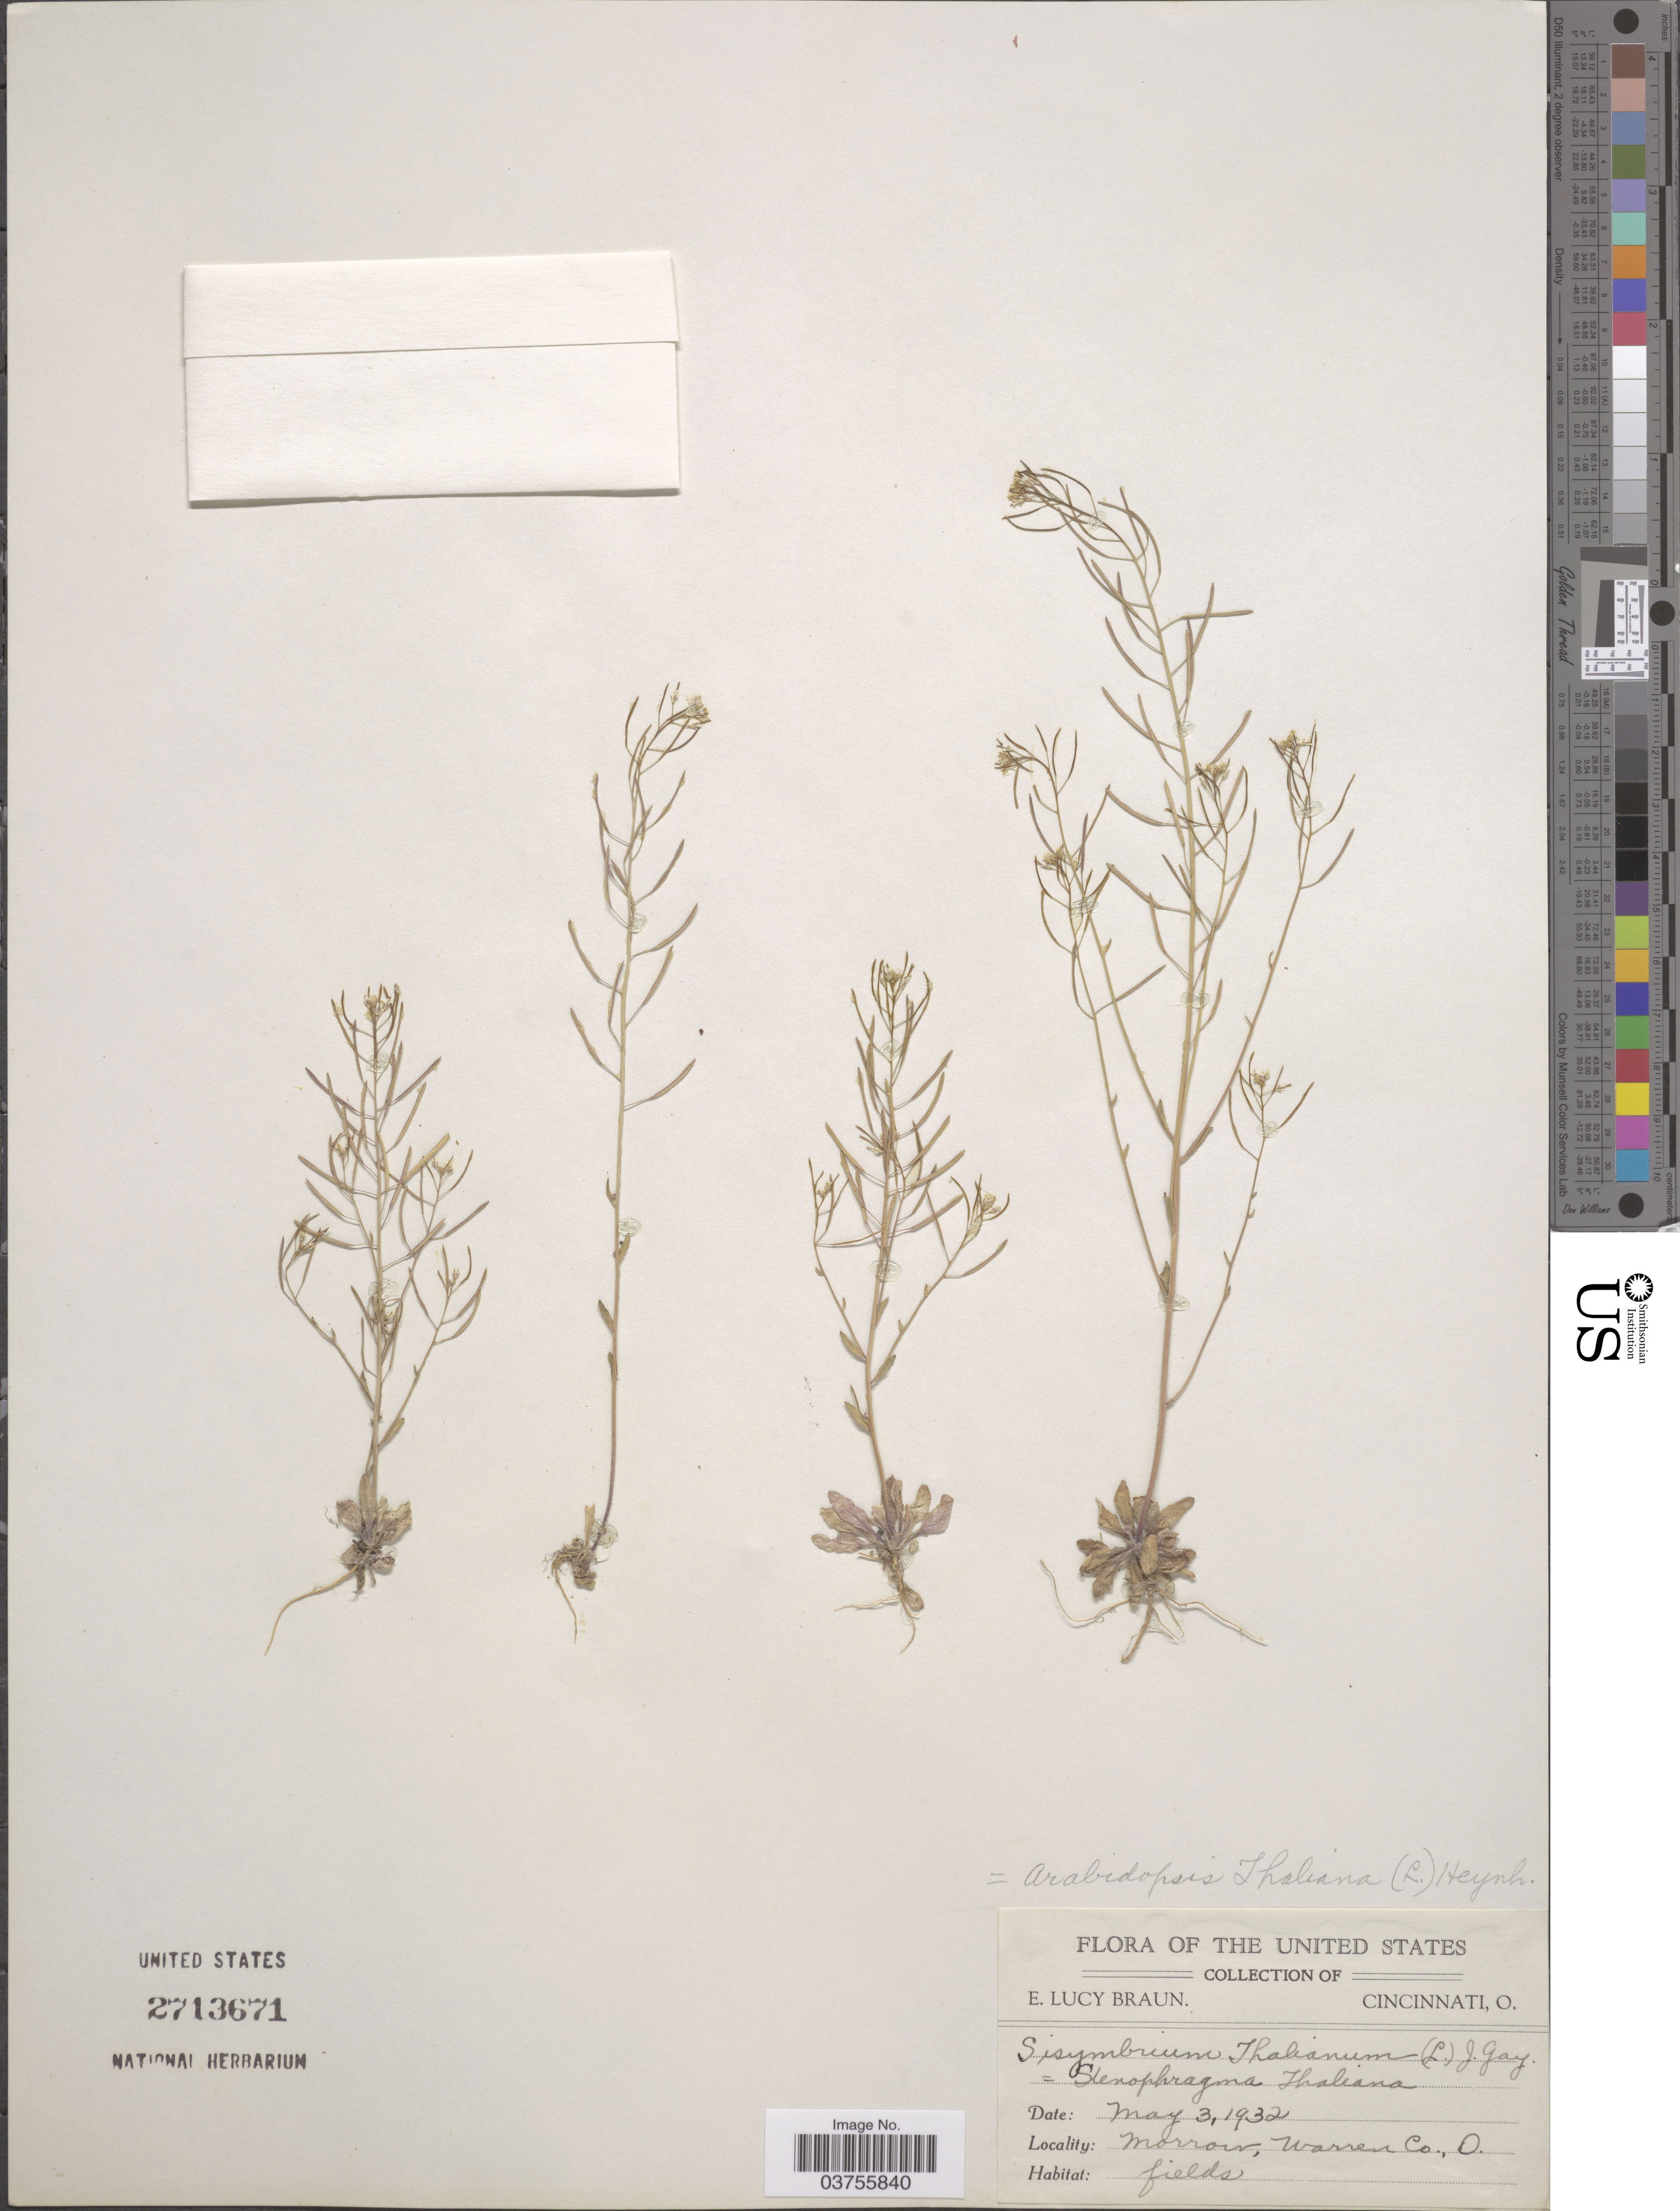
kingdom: Plantae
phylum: Tracheophyta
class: Magnoliopsida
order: Brassicales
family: Brassicaceae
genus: Arabidopsis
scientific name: Arabidopsis thaliana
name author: (L.) Heynh.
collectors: E. L. Braun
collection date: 1932-05-03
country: United States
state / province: Ohio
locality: Morrow, Warren Co.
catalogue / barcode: US 2713671